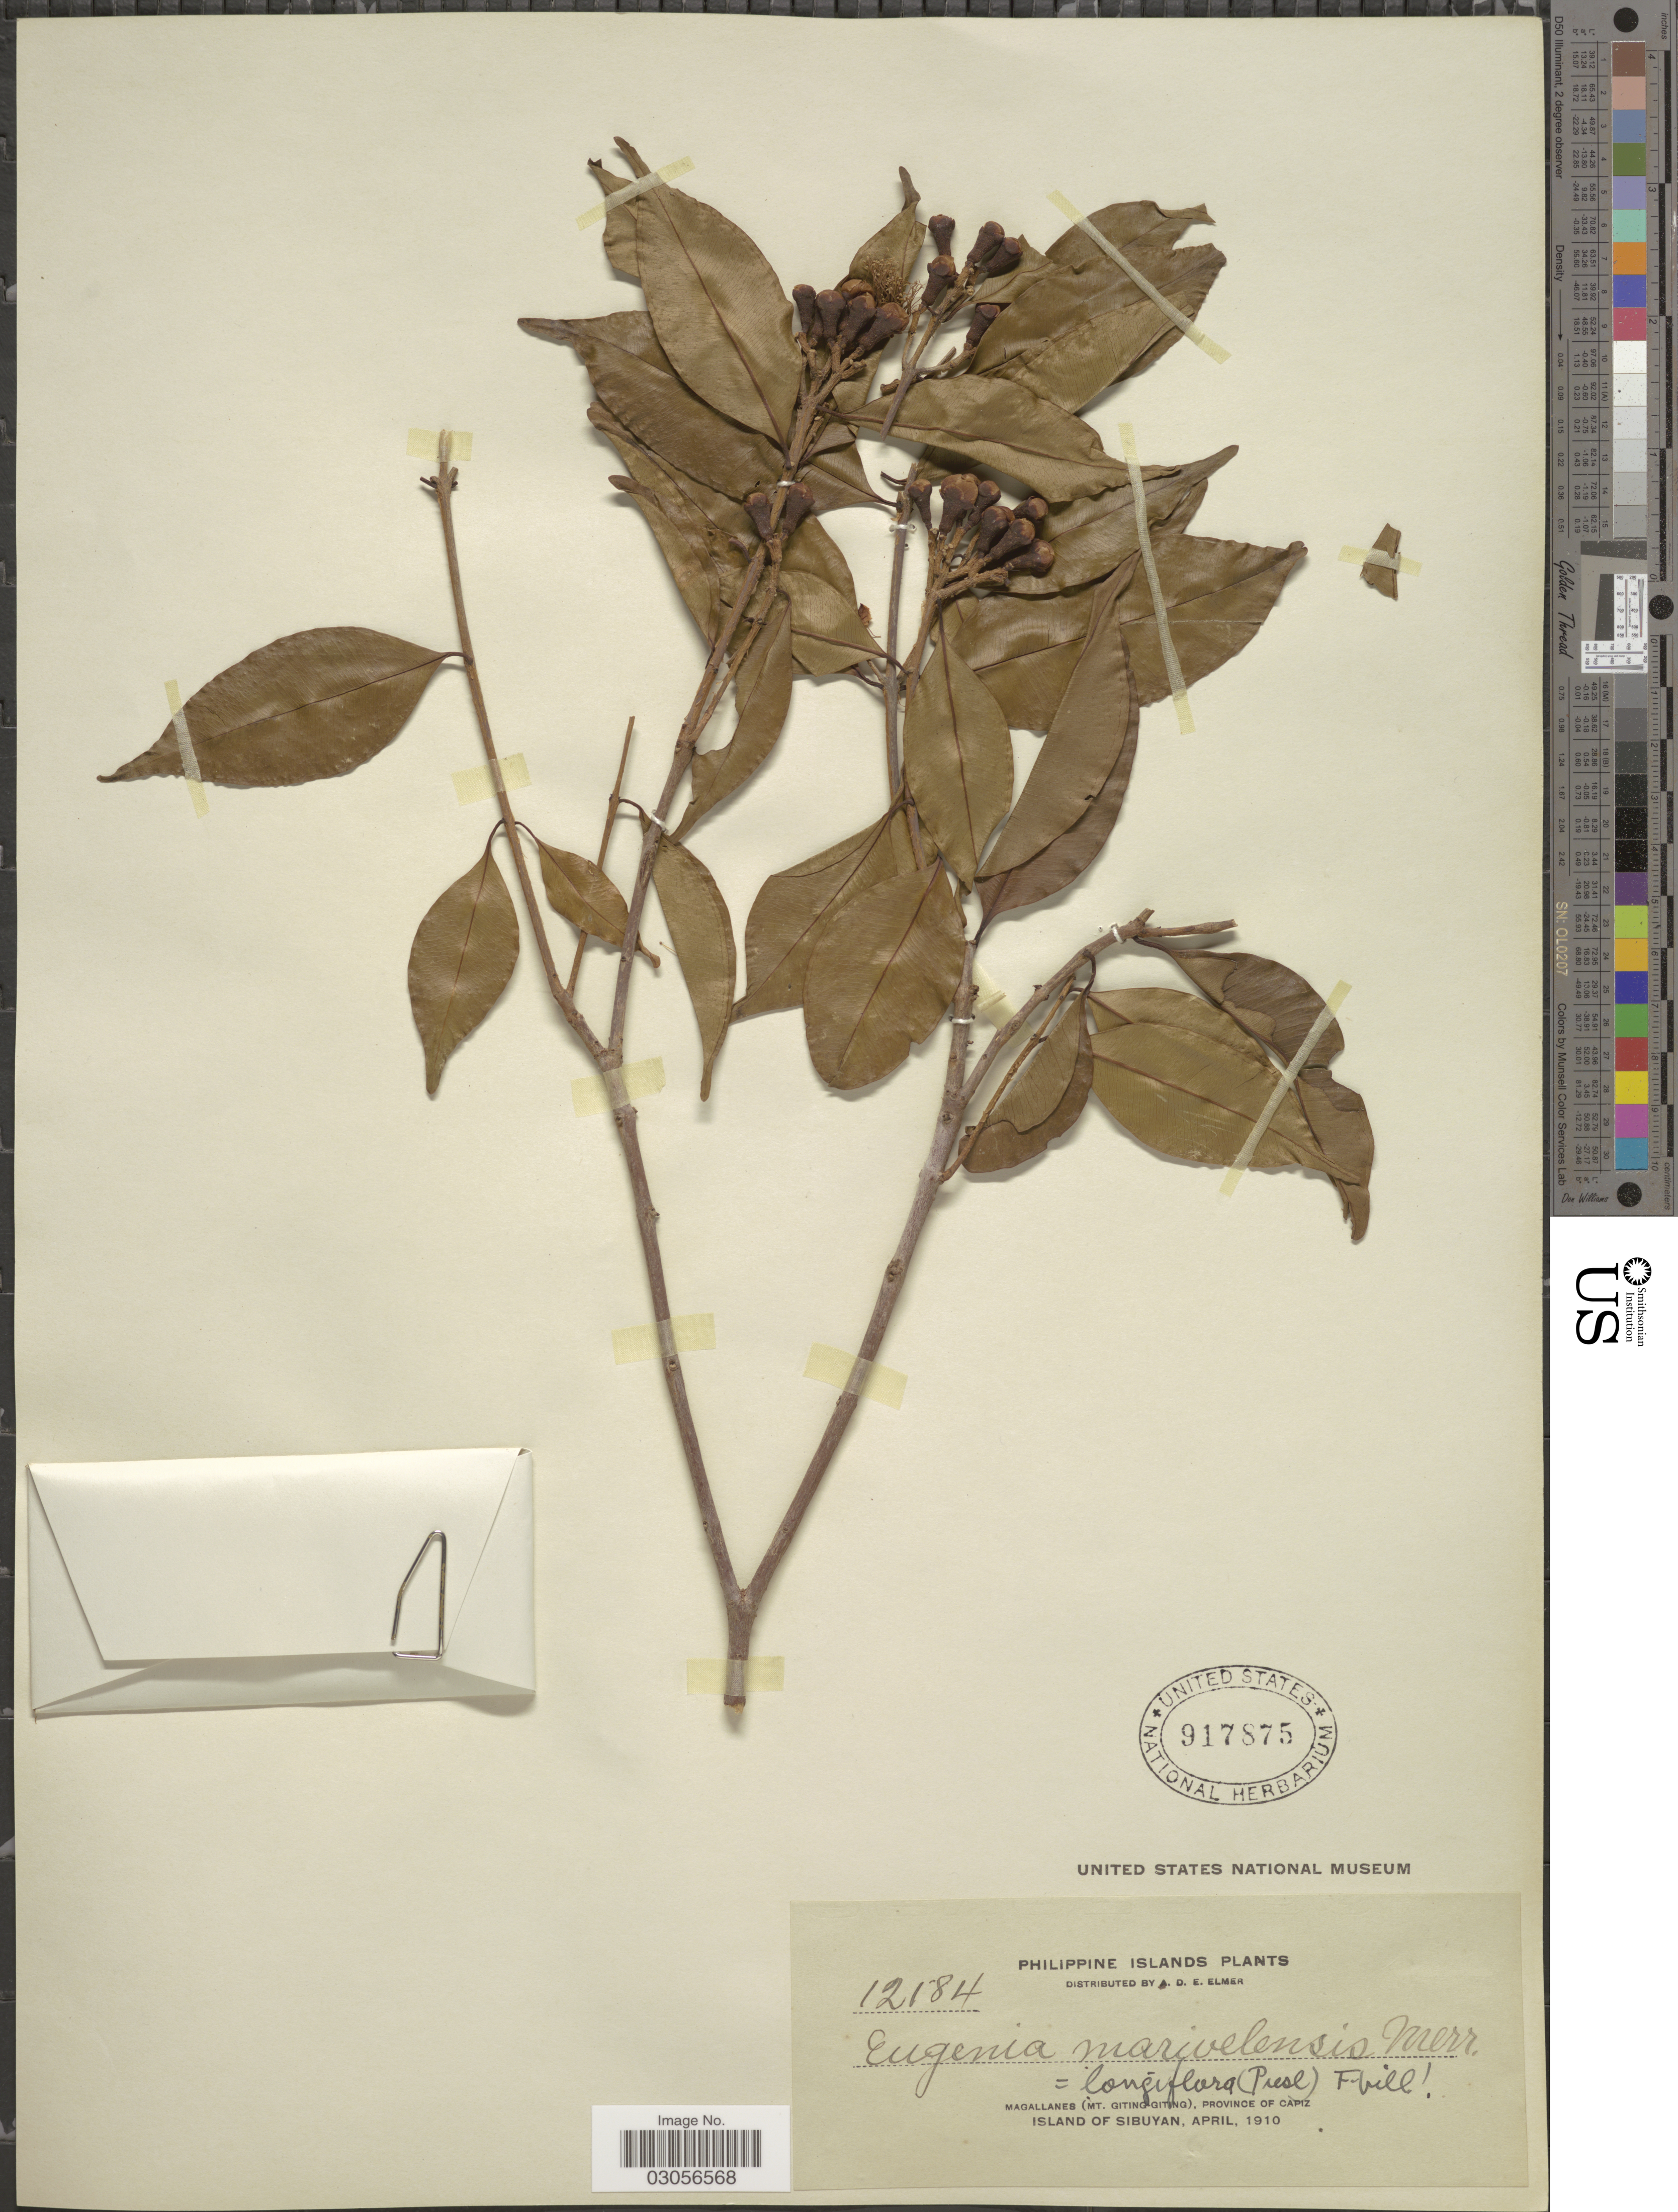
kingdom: Plantae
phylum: Tracheophyta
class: Magnoliopsida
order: Myrtales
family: Myrtaceae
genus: Syzygium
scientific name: Syzygium cerasiforme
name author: (Blume) Merr. & L.M. Perry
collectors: A. D. E. Elmer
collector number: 12184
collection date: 1910-04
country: Philippines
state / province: Western Visayas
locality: Philippine Islands, Magallanes (Mt. Giting-Giting), Province of Capiz, Island of Sibuyan.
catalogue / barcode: US 917875